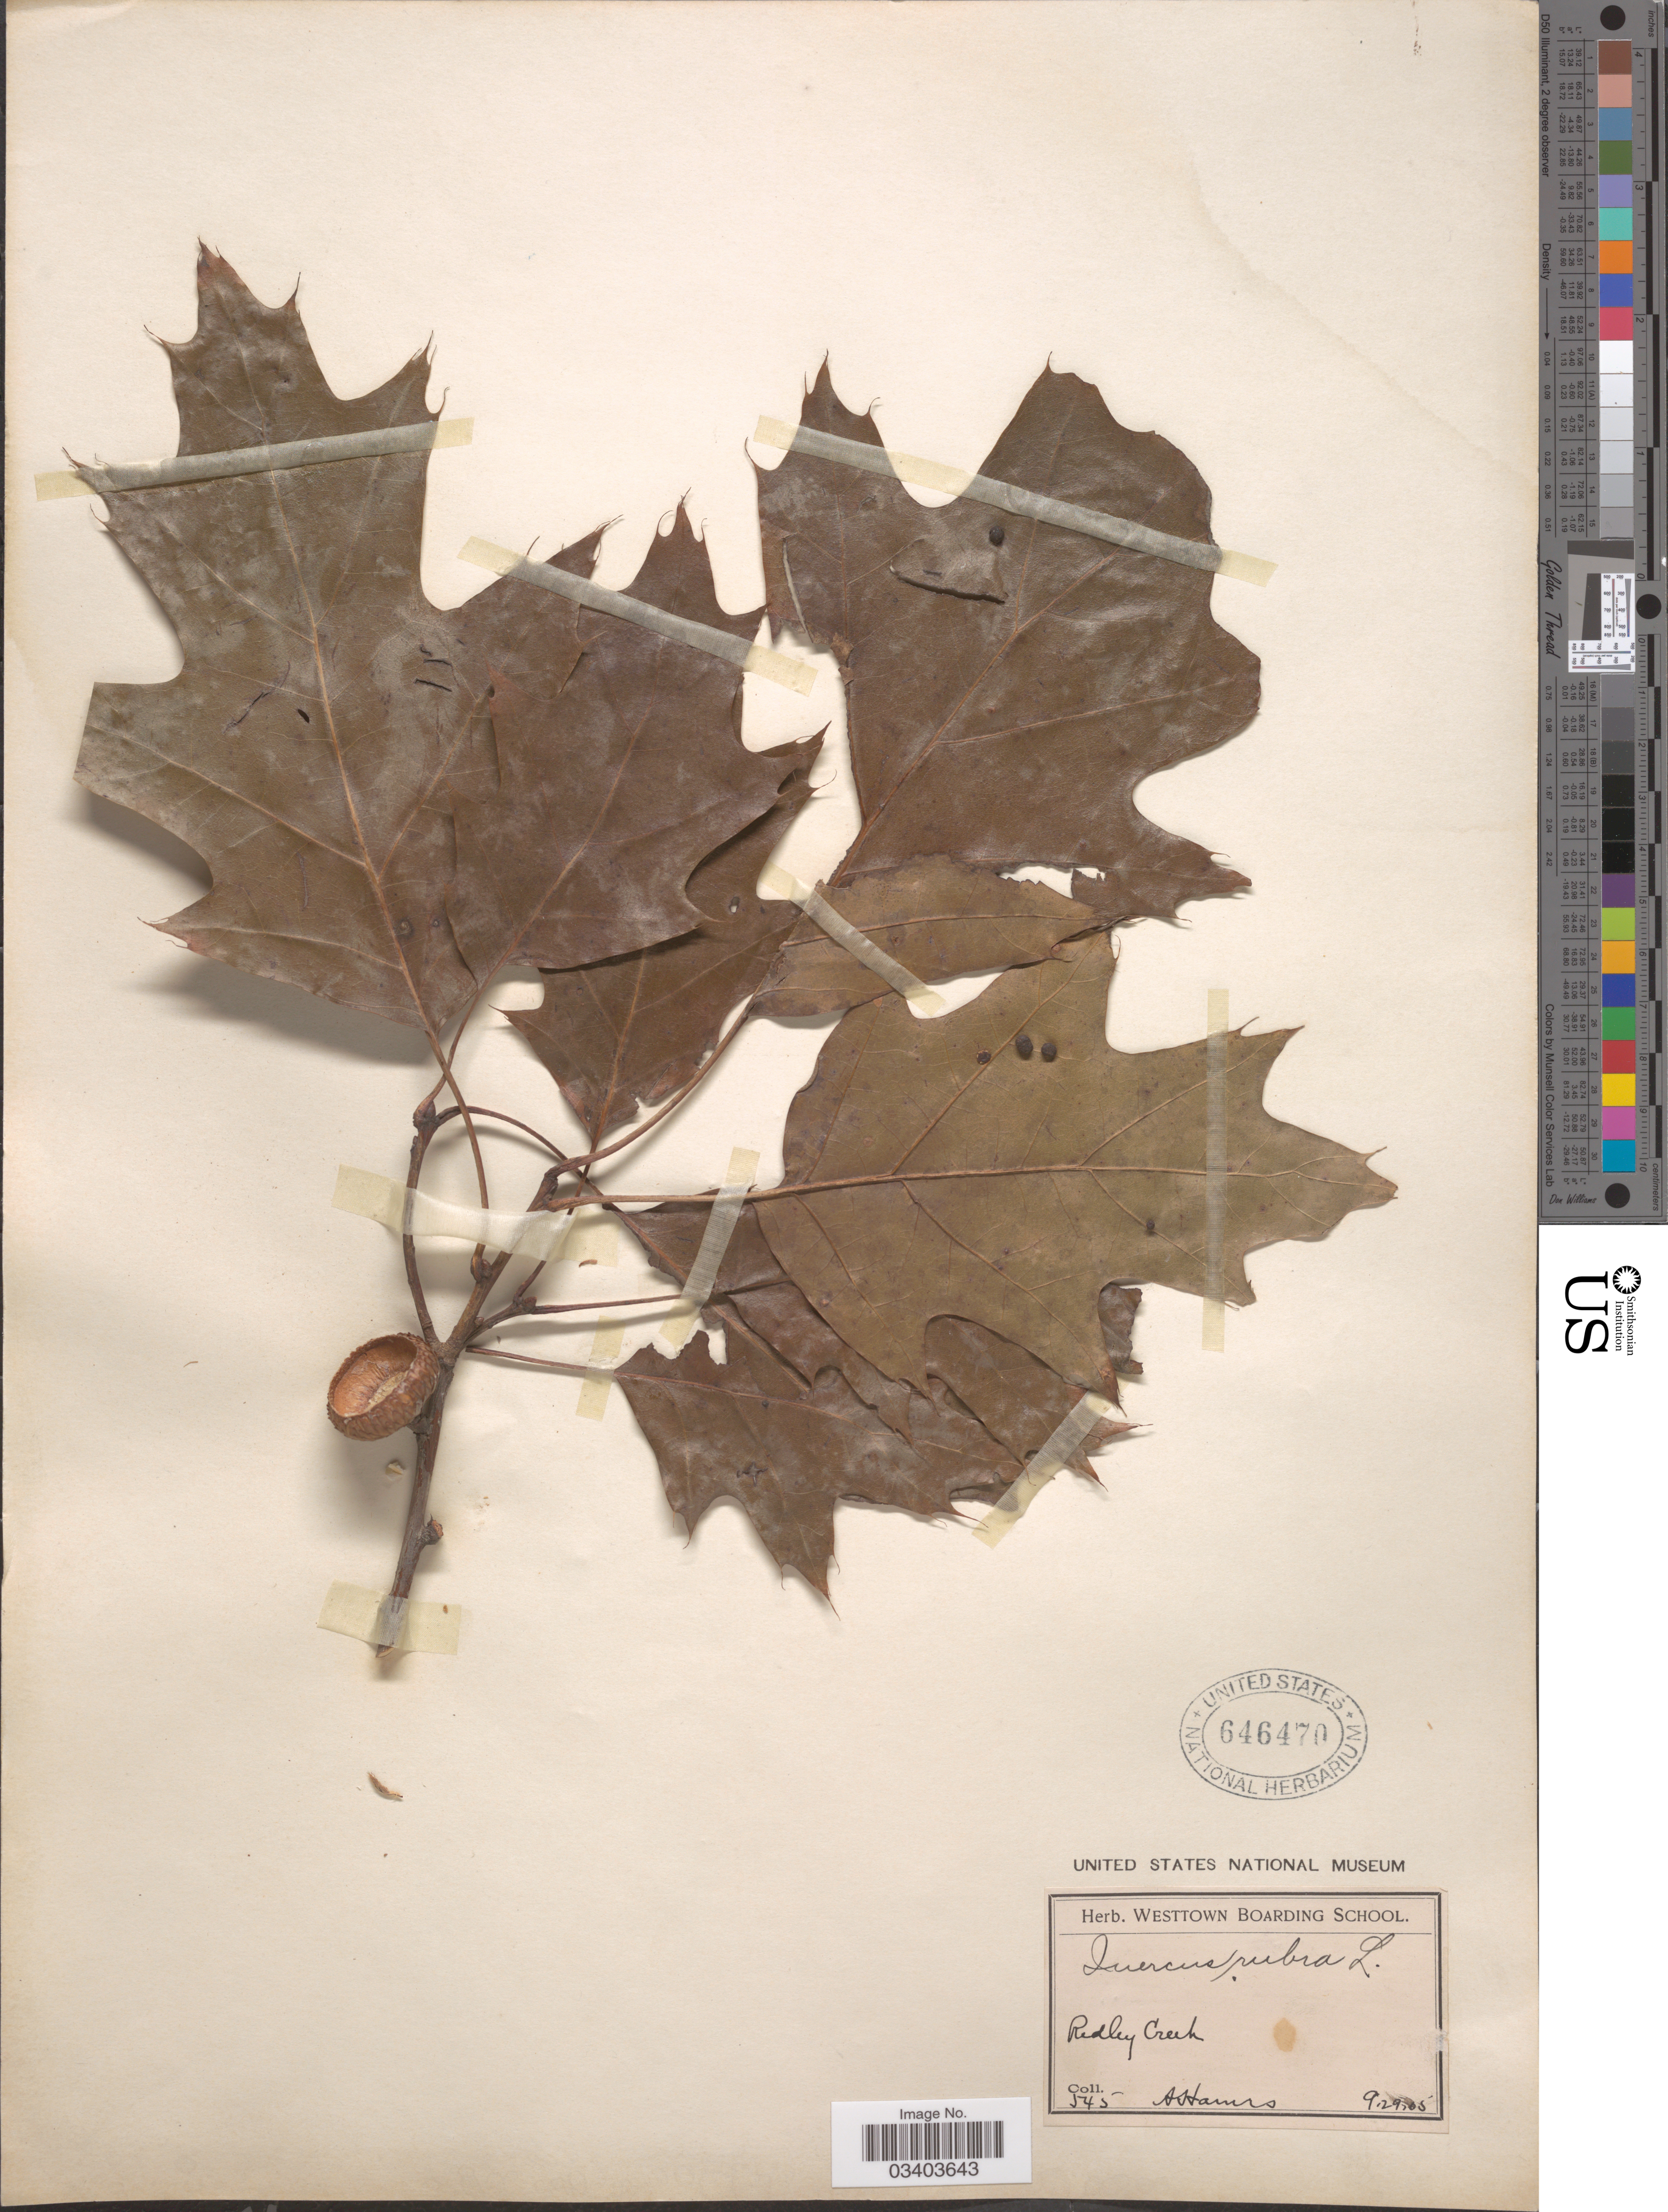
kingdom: Plantae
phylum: Tracheophyta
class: Magnoliopsida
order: Fagales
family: Fagaceae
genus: Quercus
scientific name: Quercus borealis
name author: F. Michx.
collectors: A. Hames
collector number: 545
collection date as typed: Transcribed d/m/y: 29/9/5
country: United States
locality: Ridley Creek.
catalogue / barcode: US 646470